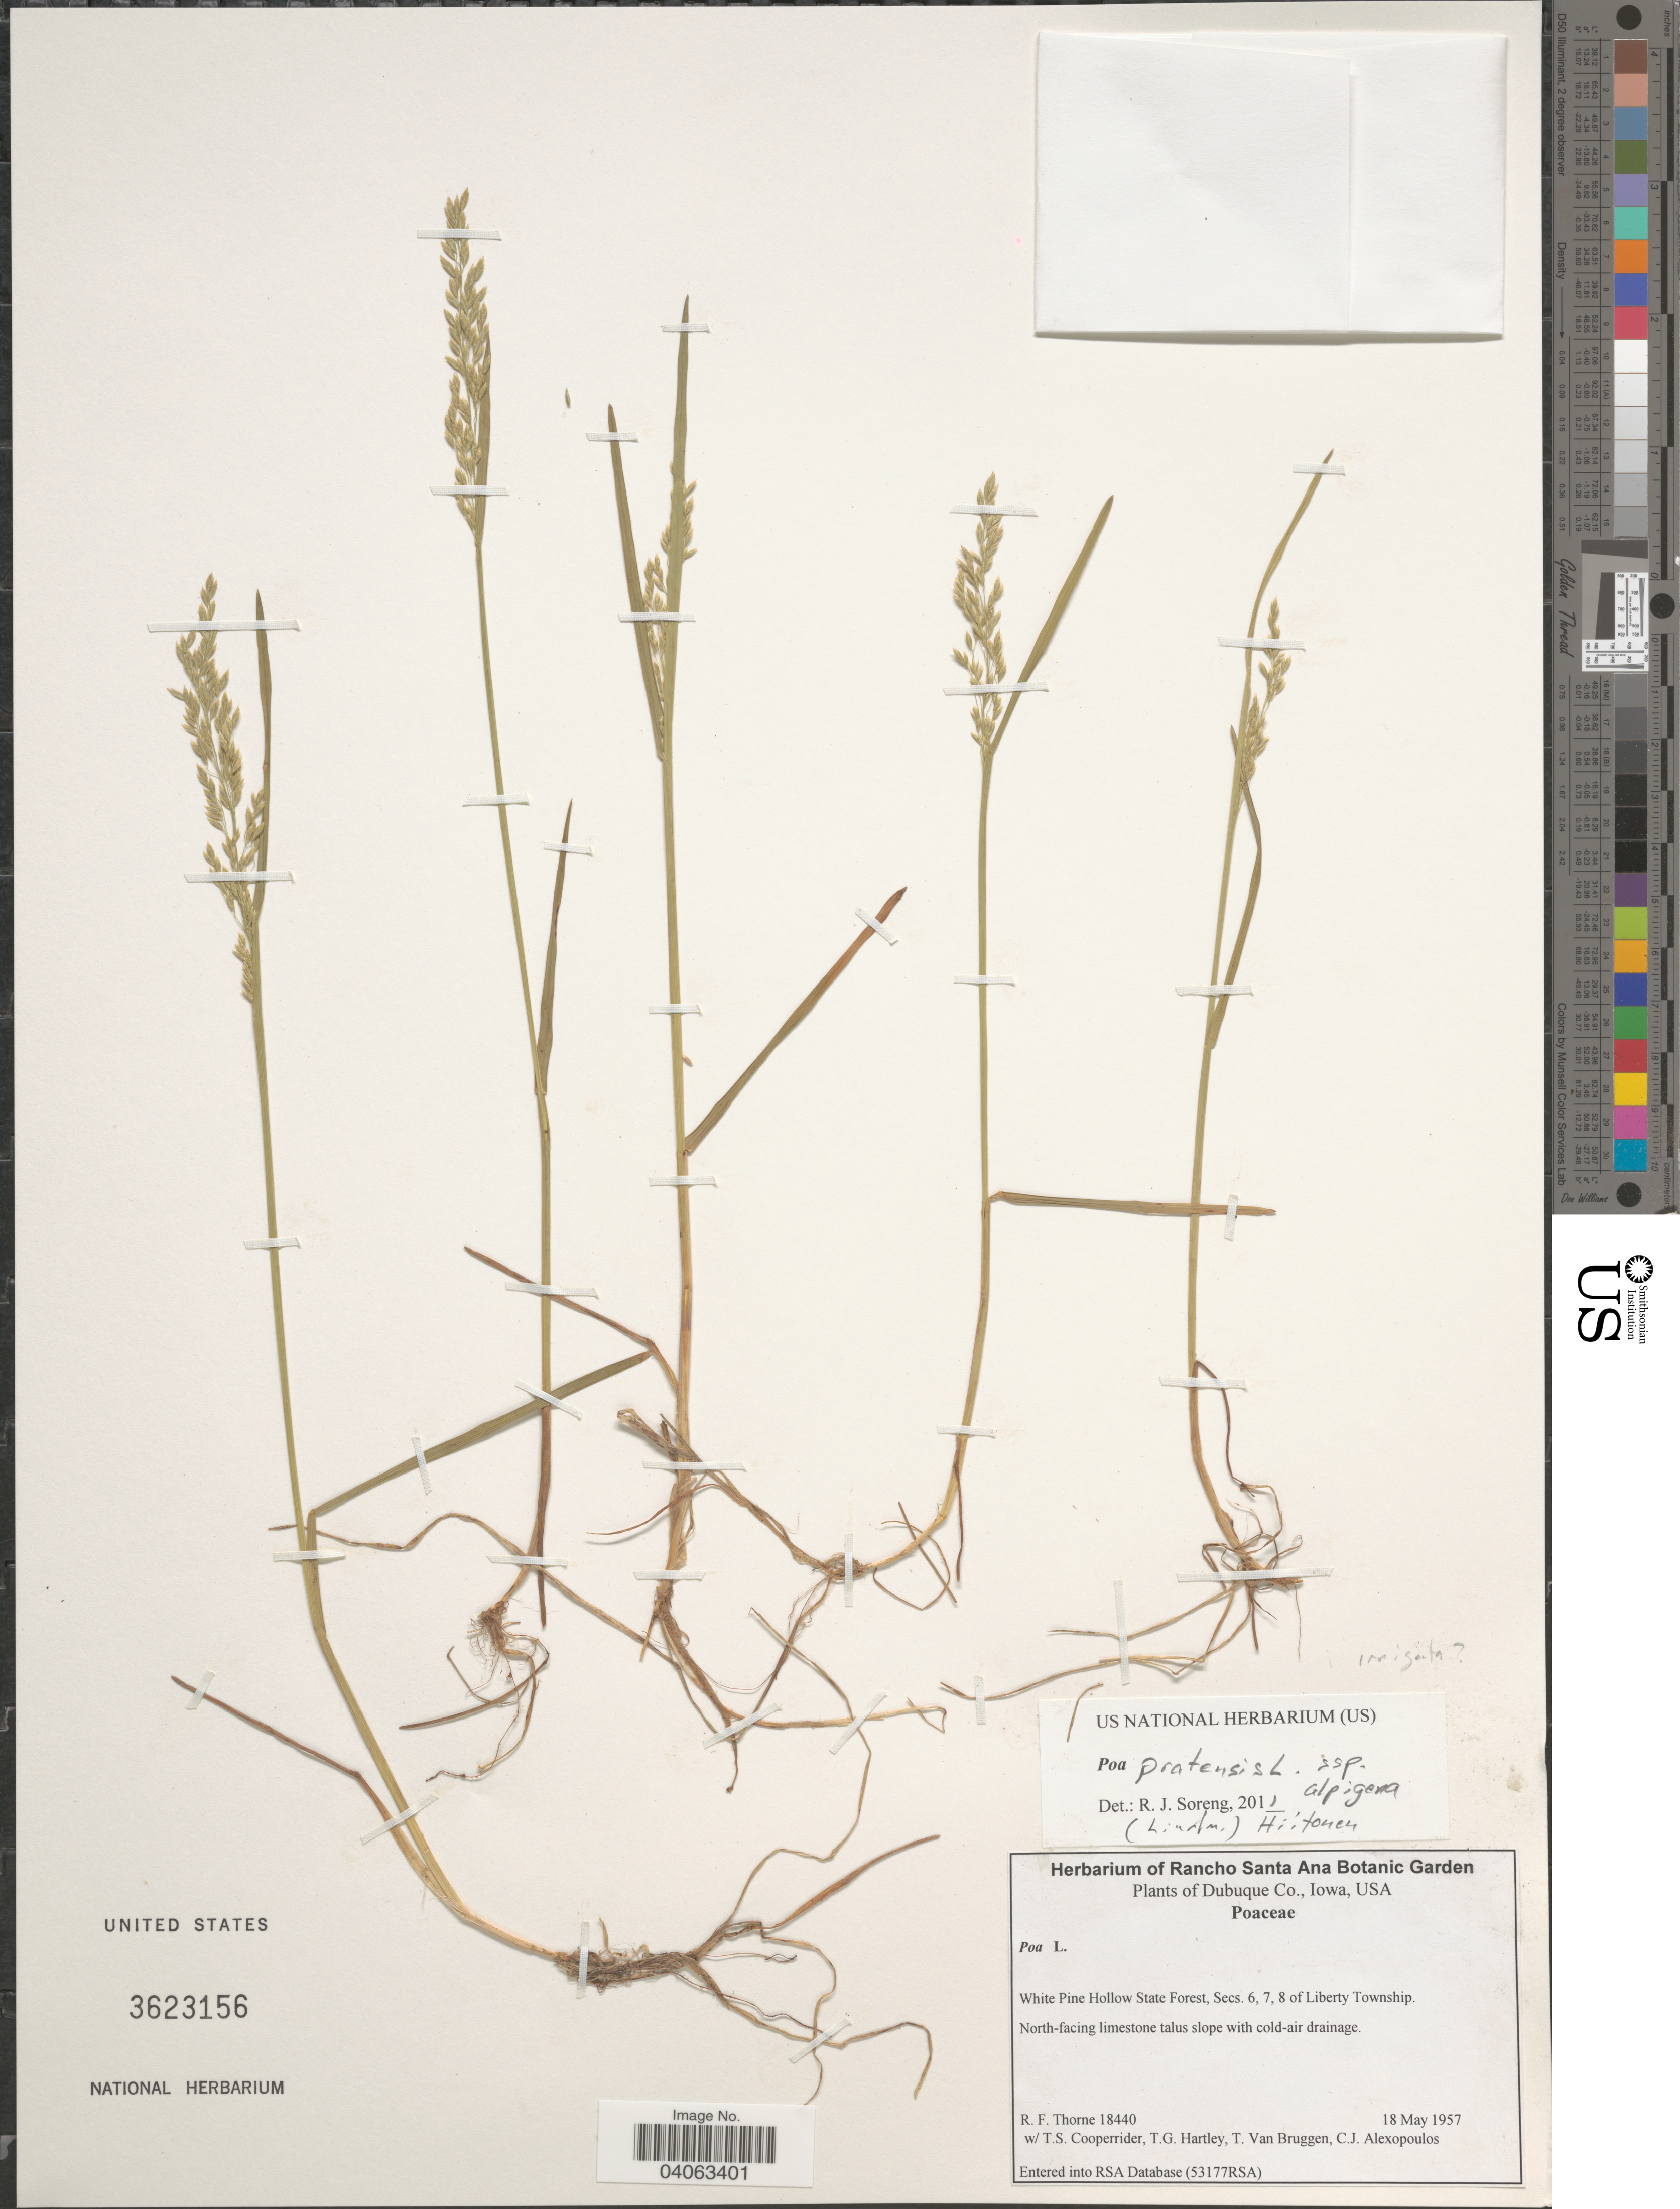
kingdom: Plantae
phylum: Tracheophyta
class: Liliopsida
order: Poales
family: Poaceae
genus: Poa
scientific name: Poa pratensis subsp. alpigena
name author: (Lindm.) Hiitonen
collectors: R. Thorne, T. S. Cooperrider, T. G. Hartley, T. van Bruggen & C. Alexopoulos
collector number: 18440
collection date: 1957-05-18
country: United States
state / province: Iowa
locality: Dubuque Co. White Pine Hollow State Forest, Secs. 6, 7, 8 of Liberty Township. North-facing limestone talus slope with cold-air drainage.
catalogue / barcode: US 3623156